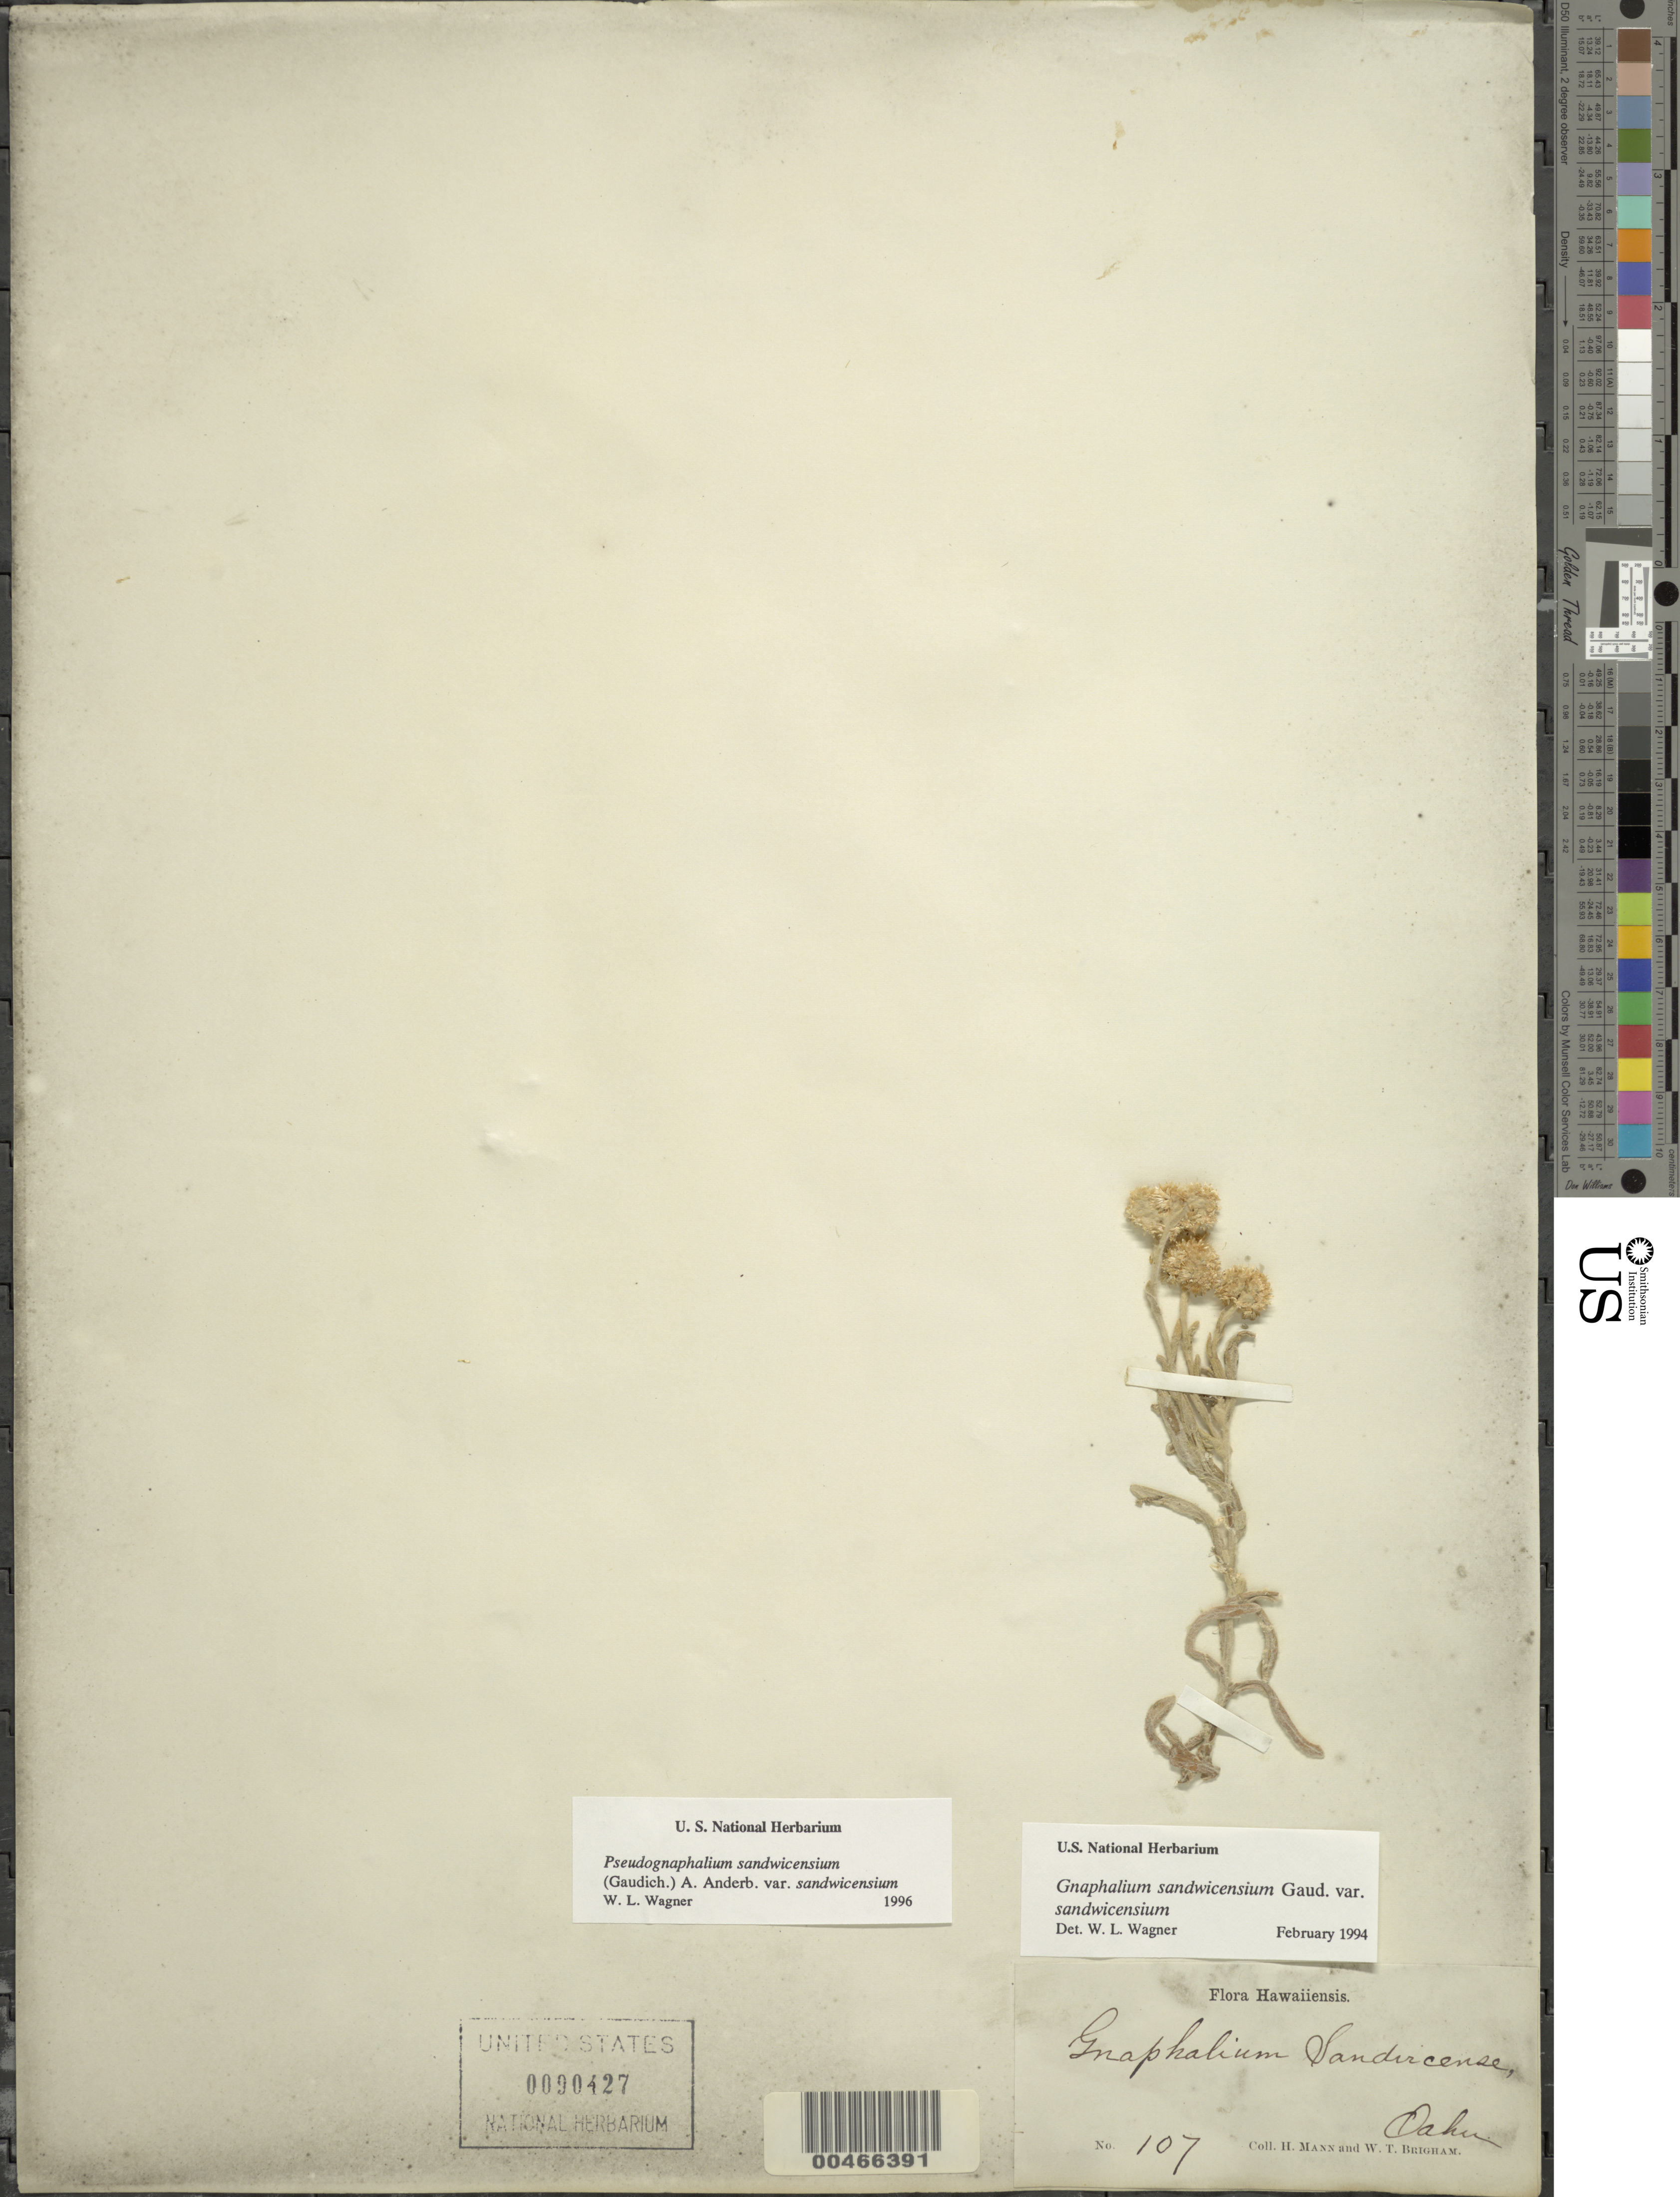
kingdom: Plantae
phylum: Tracheophyta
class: Magnoliopsida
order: Asterales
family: Asteraceae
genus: Pseudognaphalium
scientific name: Pseudognaphalium sandwicensium var. sandwicensium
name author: (Gaudich.) Anderb.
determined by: Wagner, W. L., (BOT), Smithsonian Institution - National Museum of Natural History (UNITED STATES)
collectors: H. Mann & W. T. Brigham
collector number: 107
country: United States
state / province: Hawaii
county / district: Honolulu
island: Oahu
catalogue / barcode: US 90427